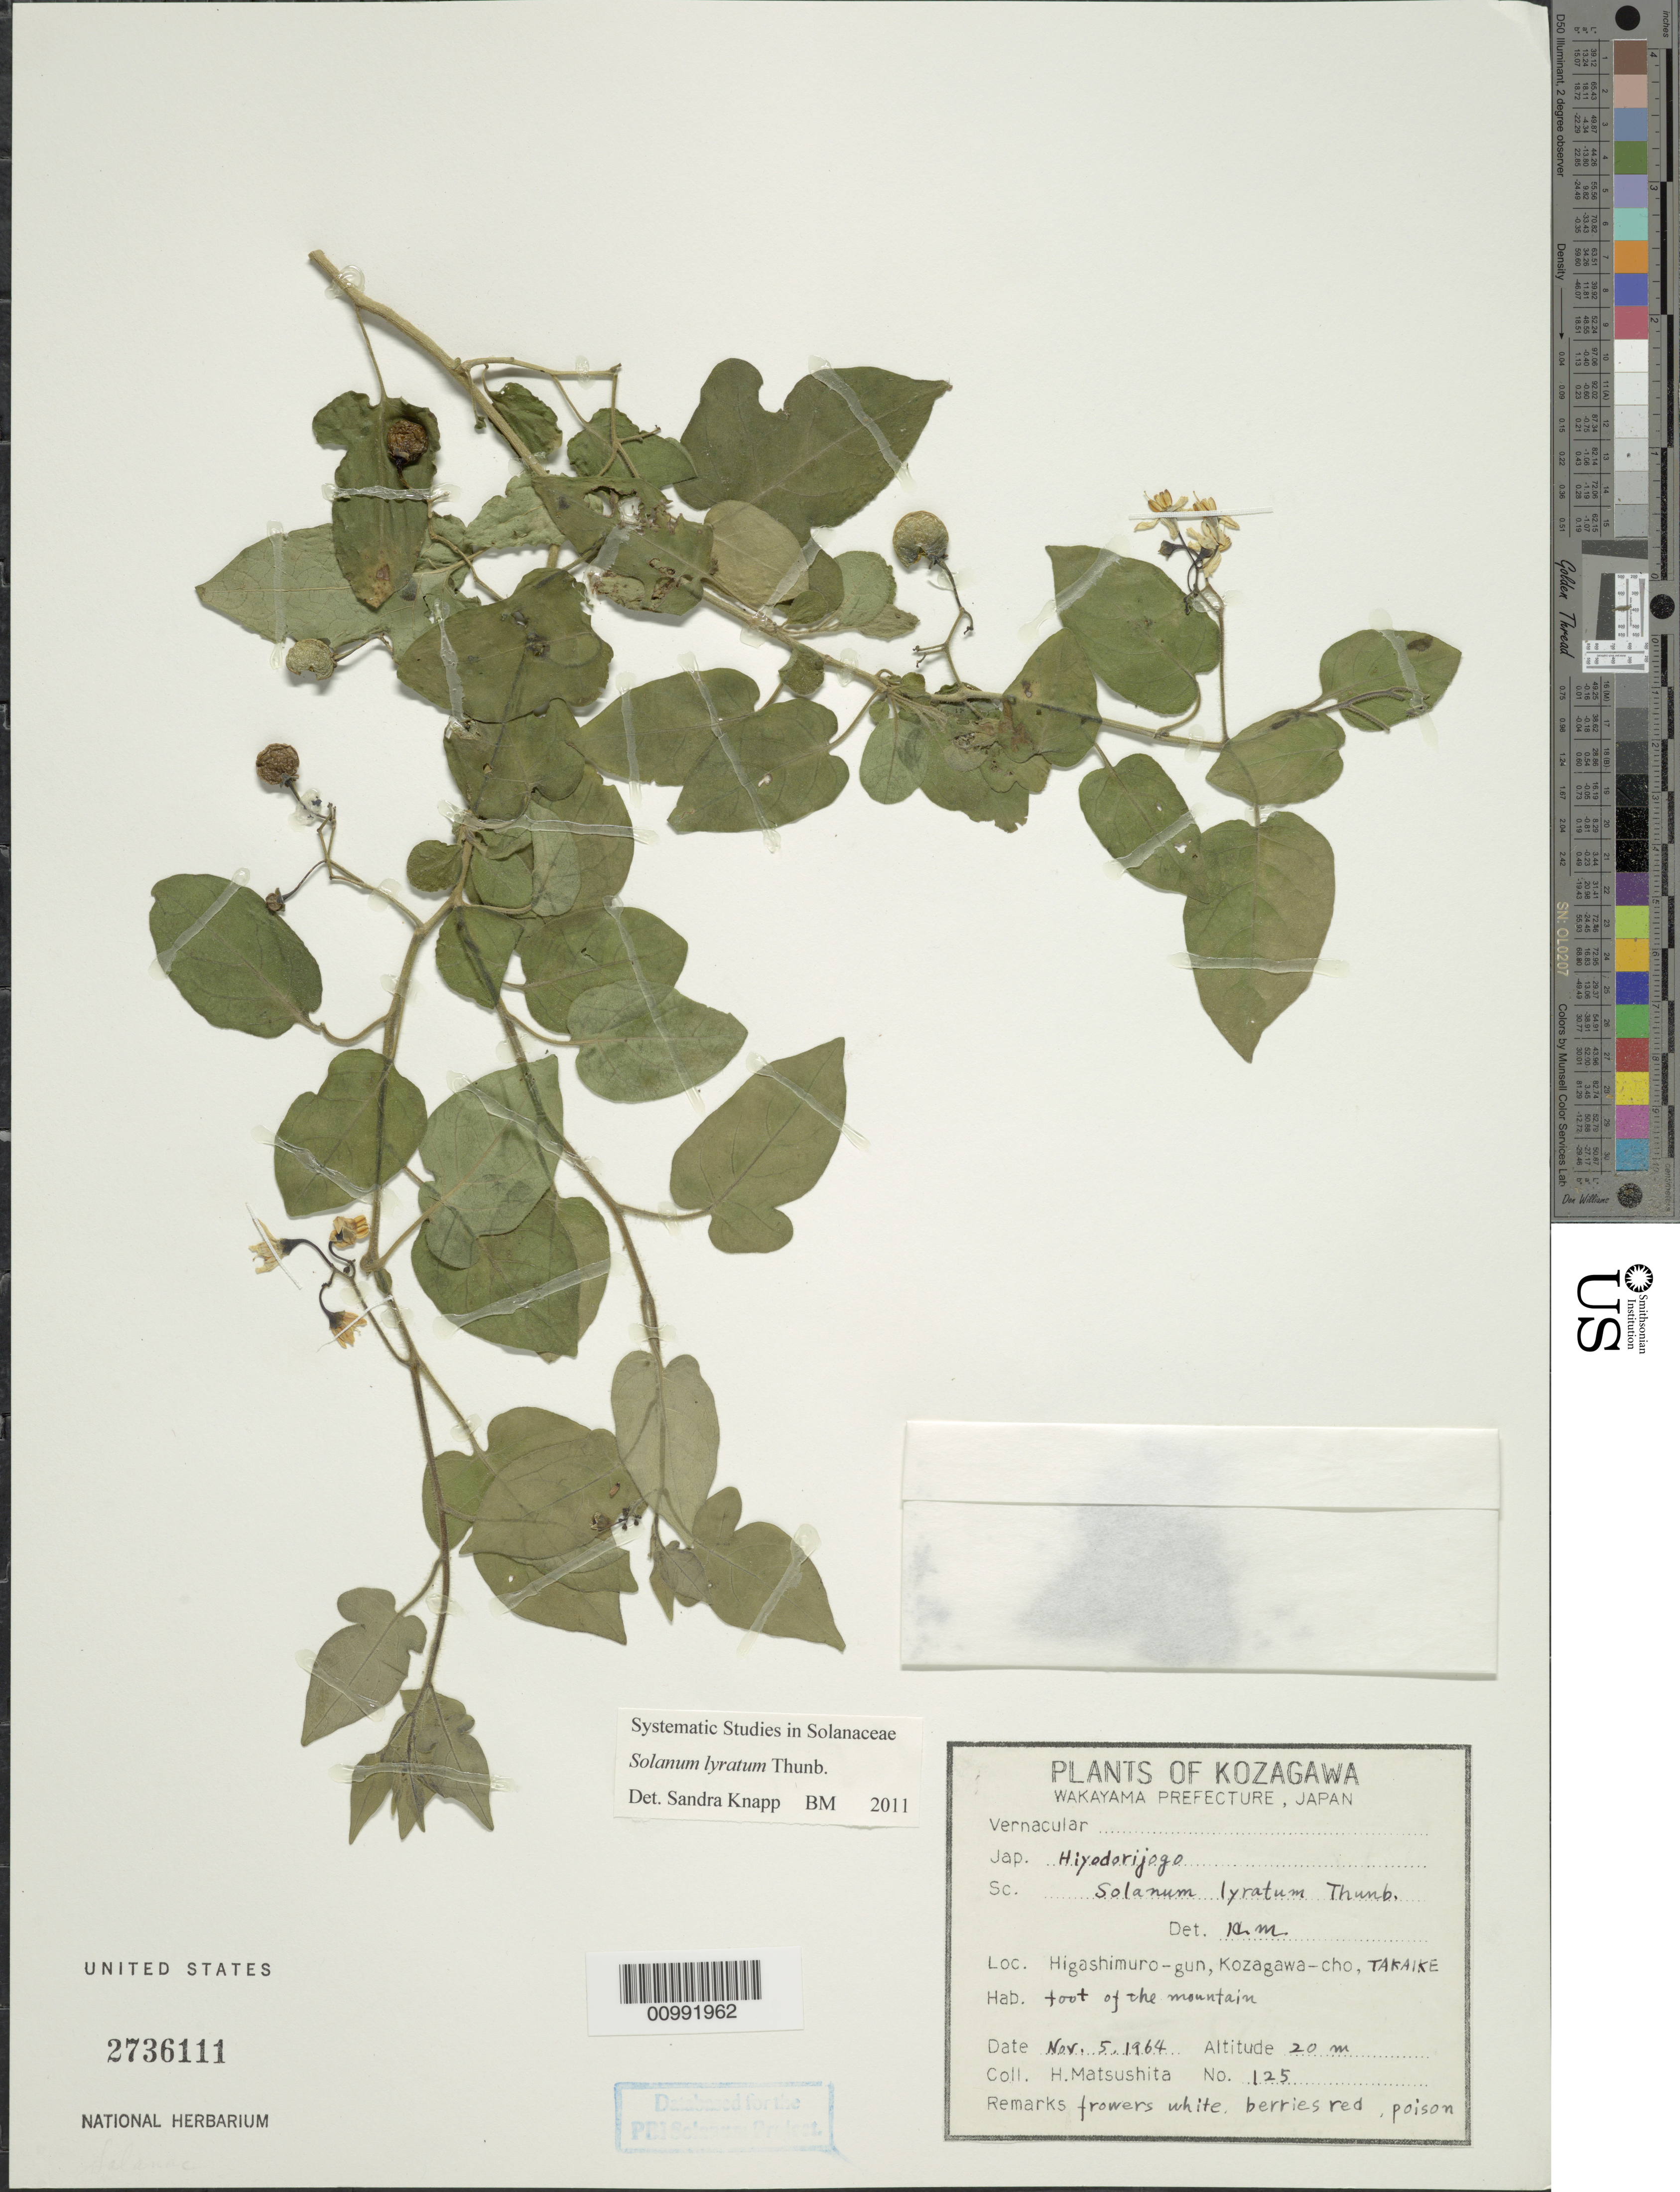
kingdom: Plantae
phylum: Tracheophyta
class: Magnoliopsida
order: Solanales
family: Solanaceae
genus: Solanum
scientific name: Solanum lyratum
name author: Thunb.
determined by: Knapp, S. D.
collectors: H. Matsushita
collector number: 125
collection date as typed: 5 Nov 1964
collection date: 1964-11-05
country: Japan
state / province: Wakayama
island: Honshu I.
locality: Kozagawa, Wakayama Pref., Higashimuro-gun, Kozagawa-cho, Takaike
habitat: foot of the mountain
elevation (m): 20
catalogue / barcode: US 2736111